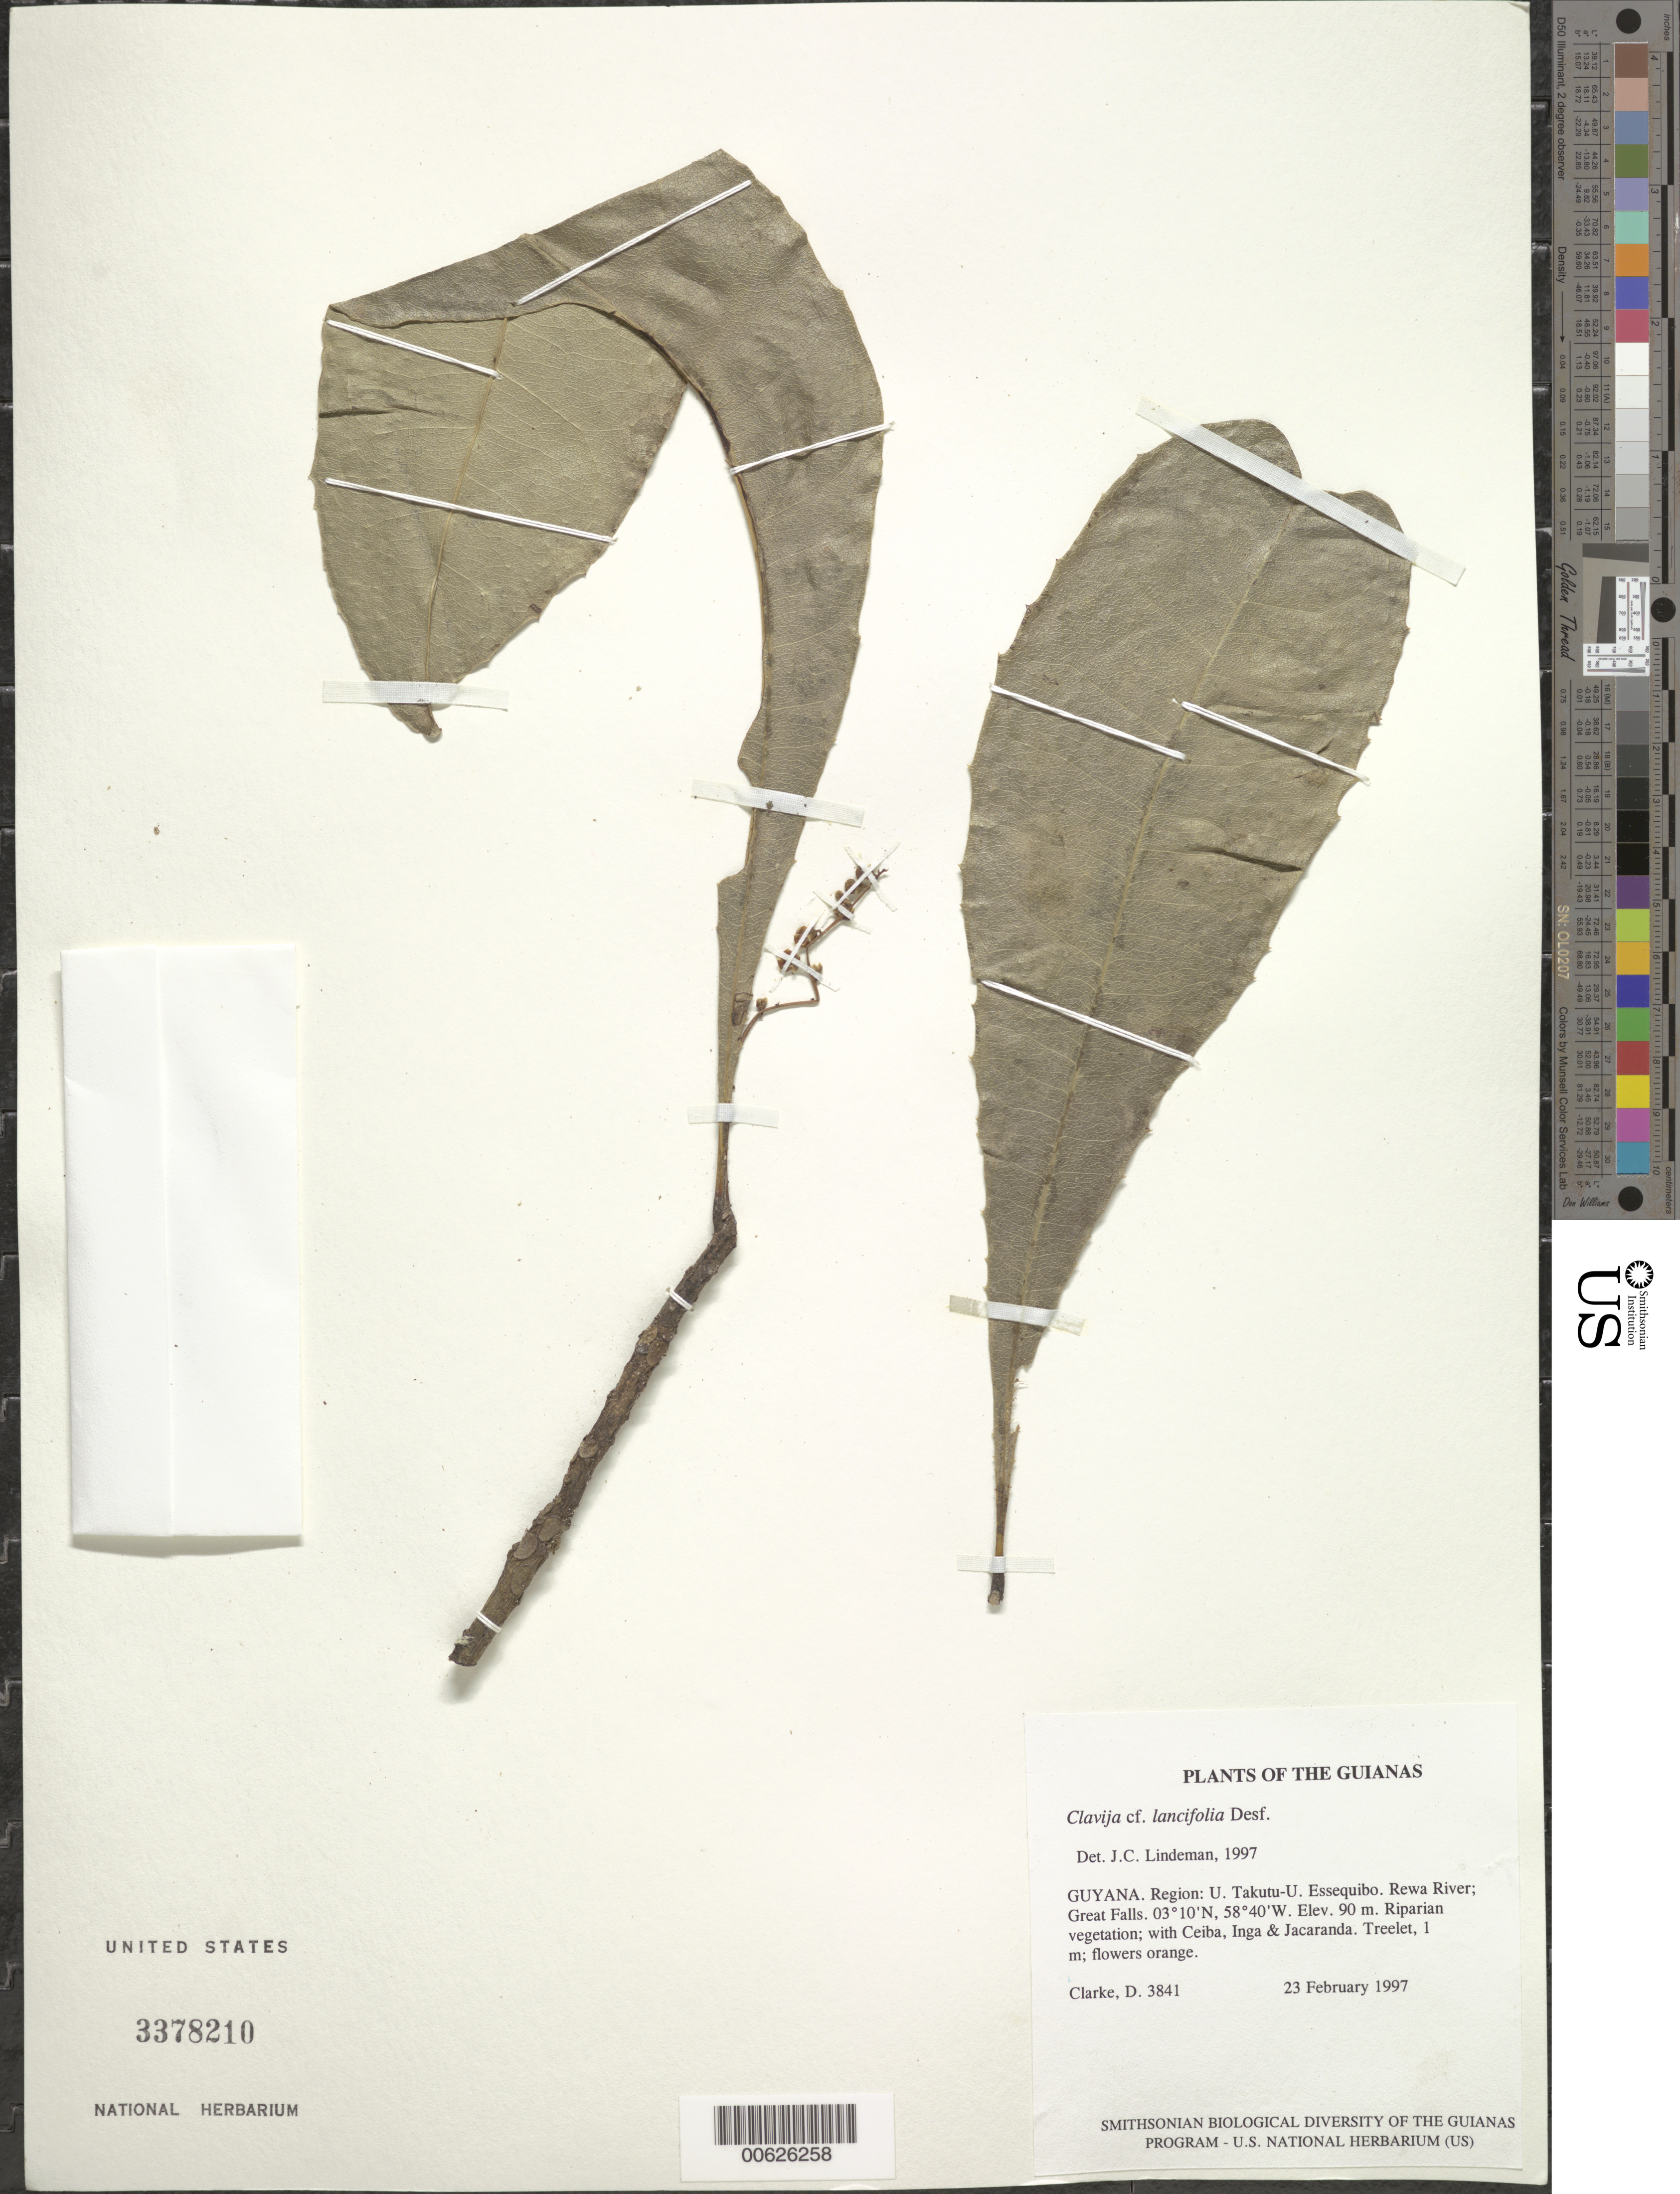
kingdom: Plantae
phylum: Tracheophyta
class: Magnoliopsida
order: Ericales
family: Primulaceae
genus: Clavija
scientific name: Clavija lancifolia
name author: Desf.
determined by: Lindeman, J. C.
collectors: H. D. Clarke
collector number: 3841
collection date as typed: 23 February 1997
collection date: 1997-02-23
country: Guyana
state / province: U. Takutu-U. Essequibo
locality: Rewa River; Great Falls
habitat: Riparian vegetation; with Ceiba, Inga & Jacaranda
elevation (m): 90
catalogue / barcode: US 3378210